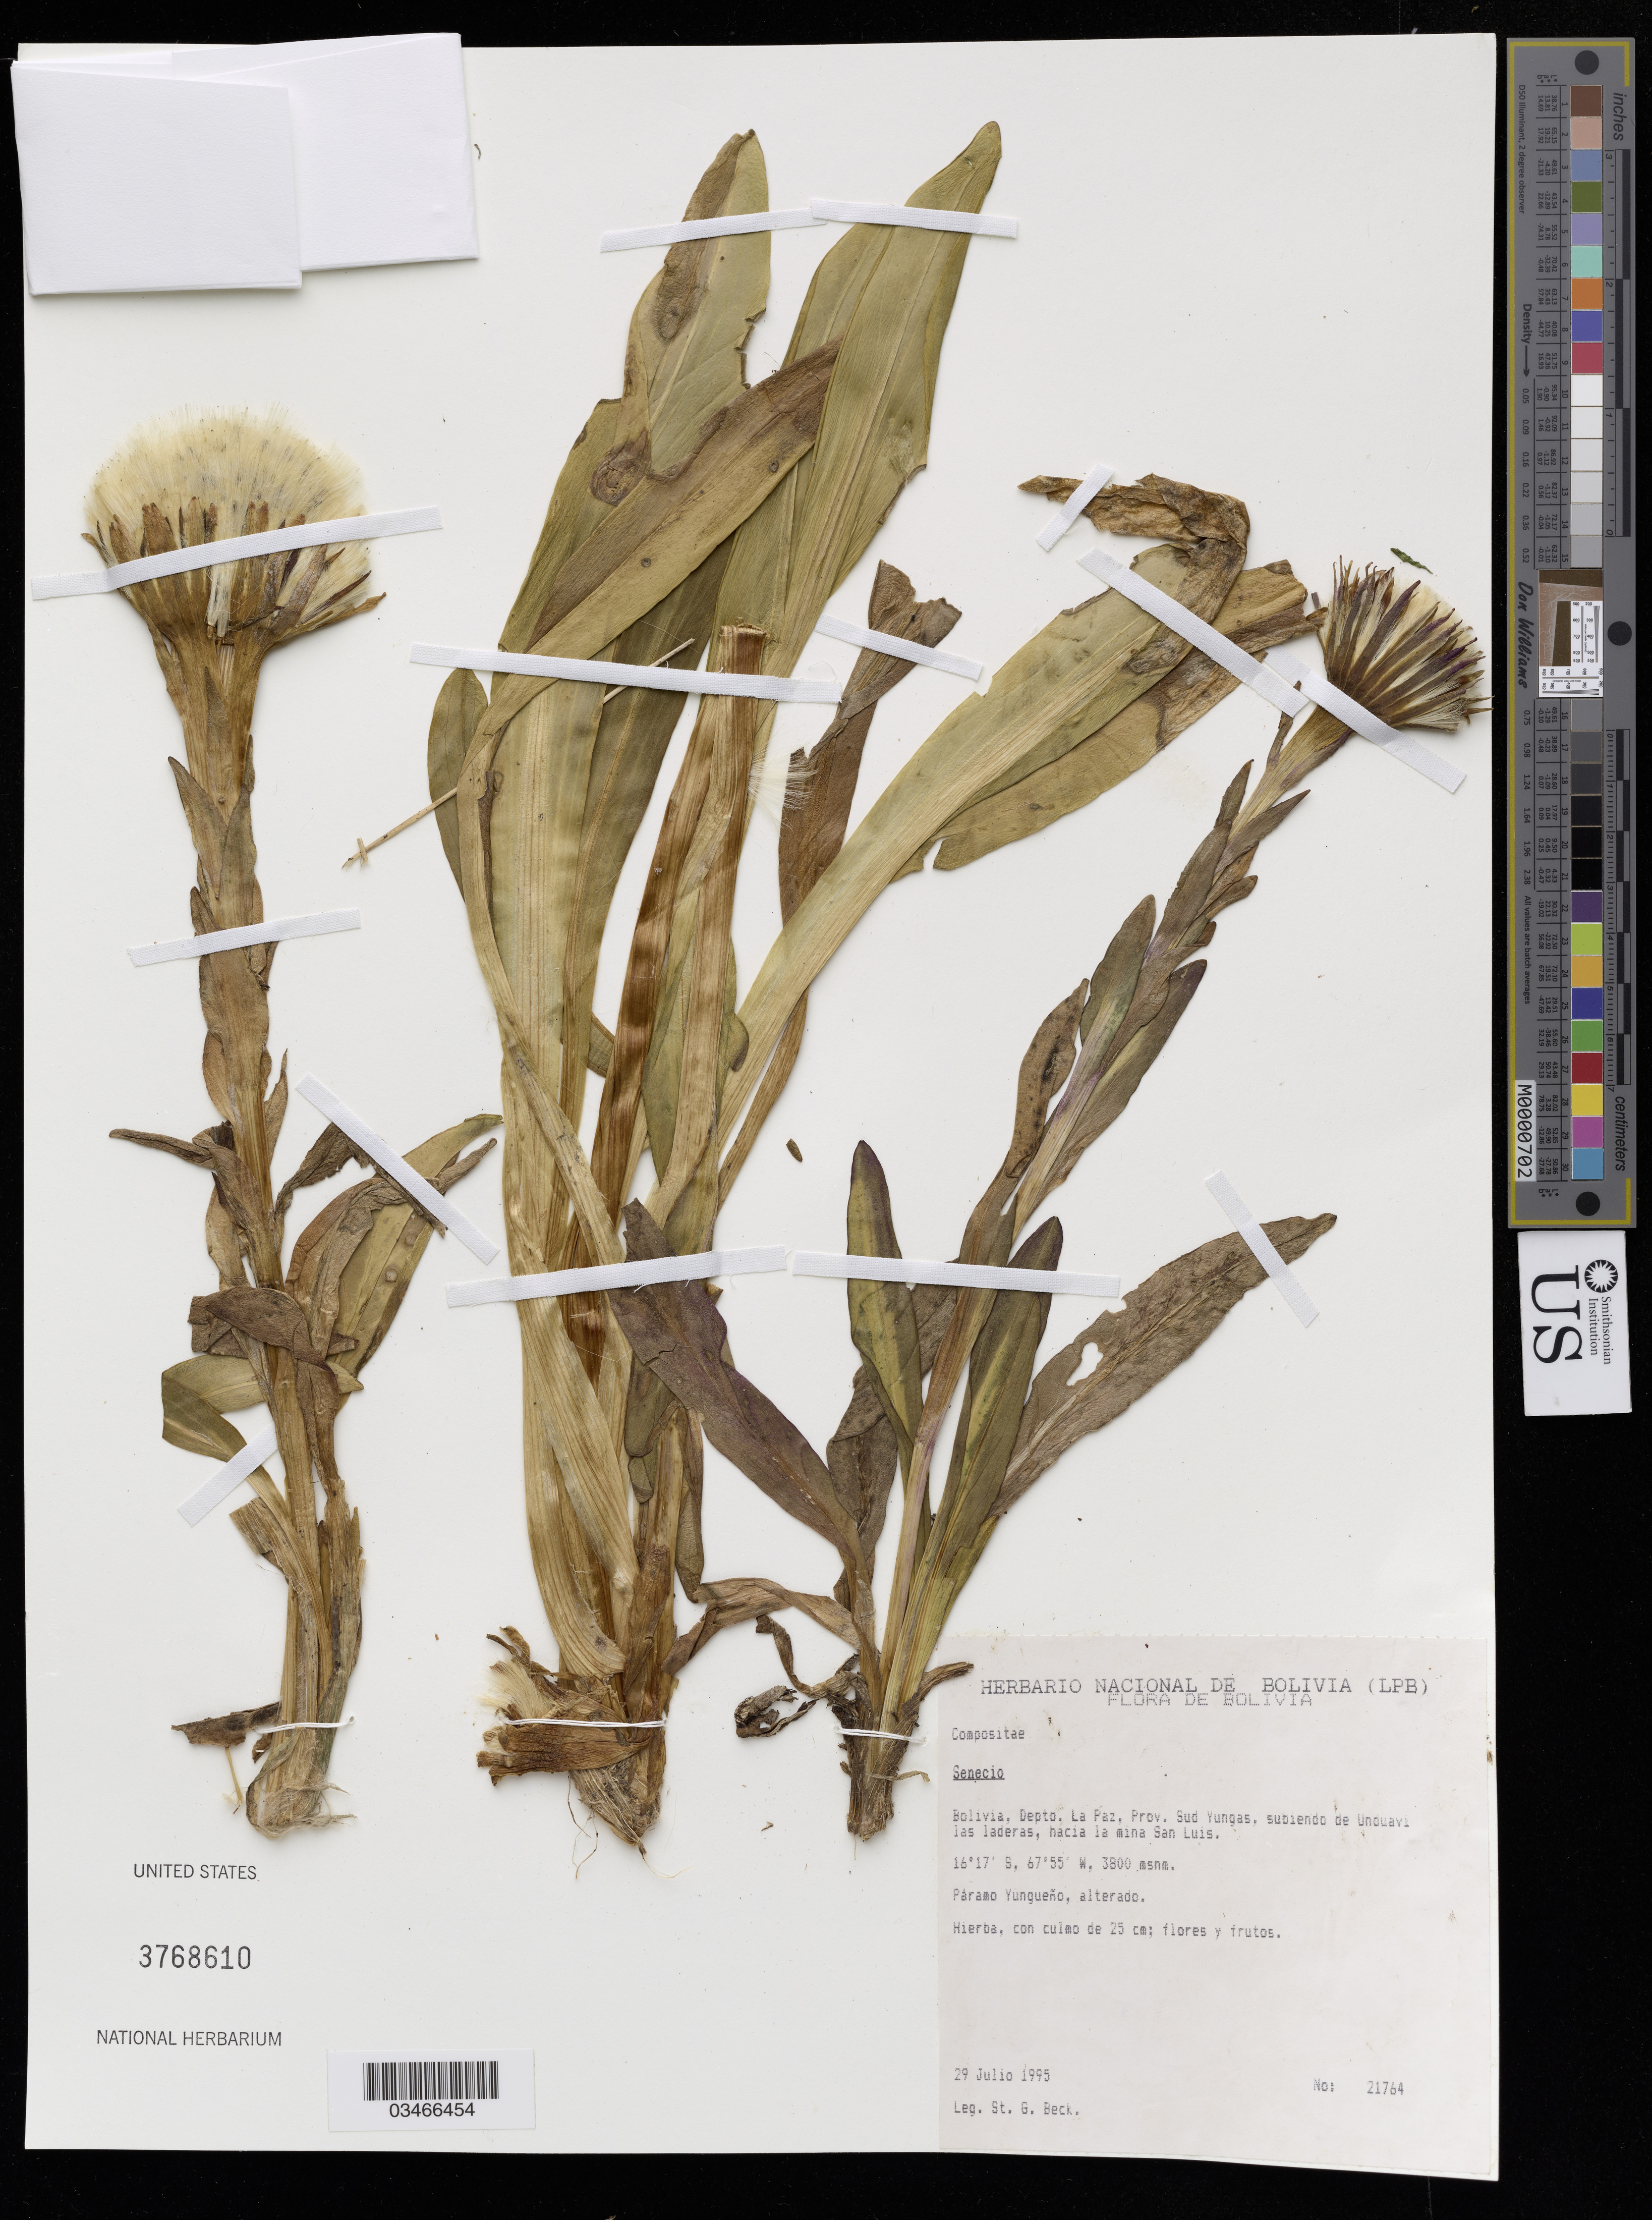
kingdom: Plantae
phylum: Tracheophyta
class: Magnoliopsida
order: Asterales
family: Asteraceae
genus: Senecio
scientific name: Senecio sp.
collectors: G. Beck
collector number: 21764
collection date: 1995-07-29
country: Bolivia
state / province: La Paz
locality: Prov. Sud Yungas, subiendo de Unduavi las laderas, hacia la mina San Luis.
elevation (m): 3800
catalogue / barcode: US 3768610